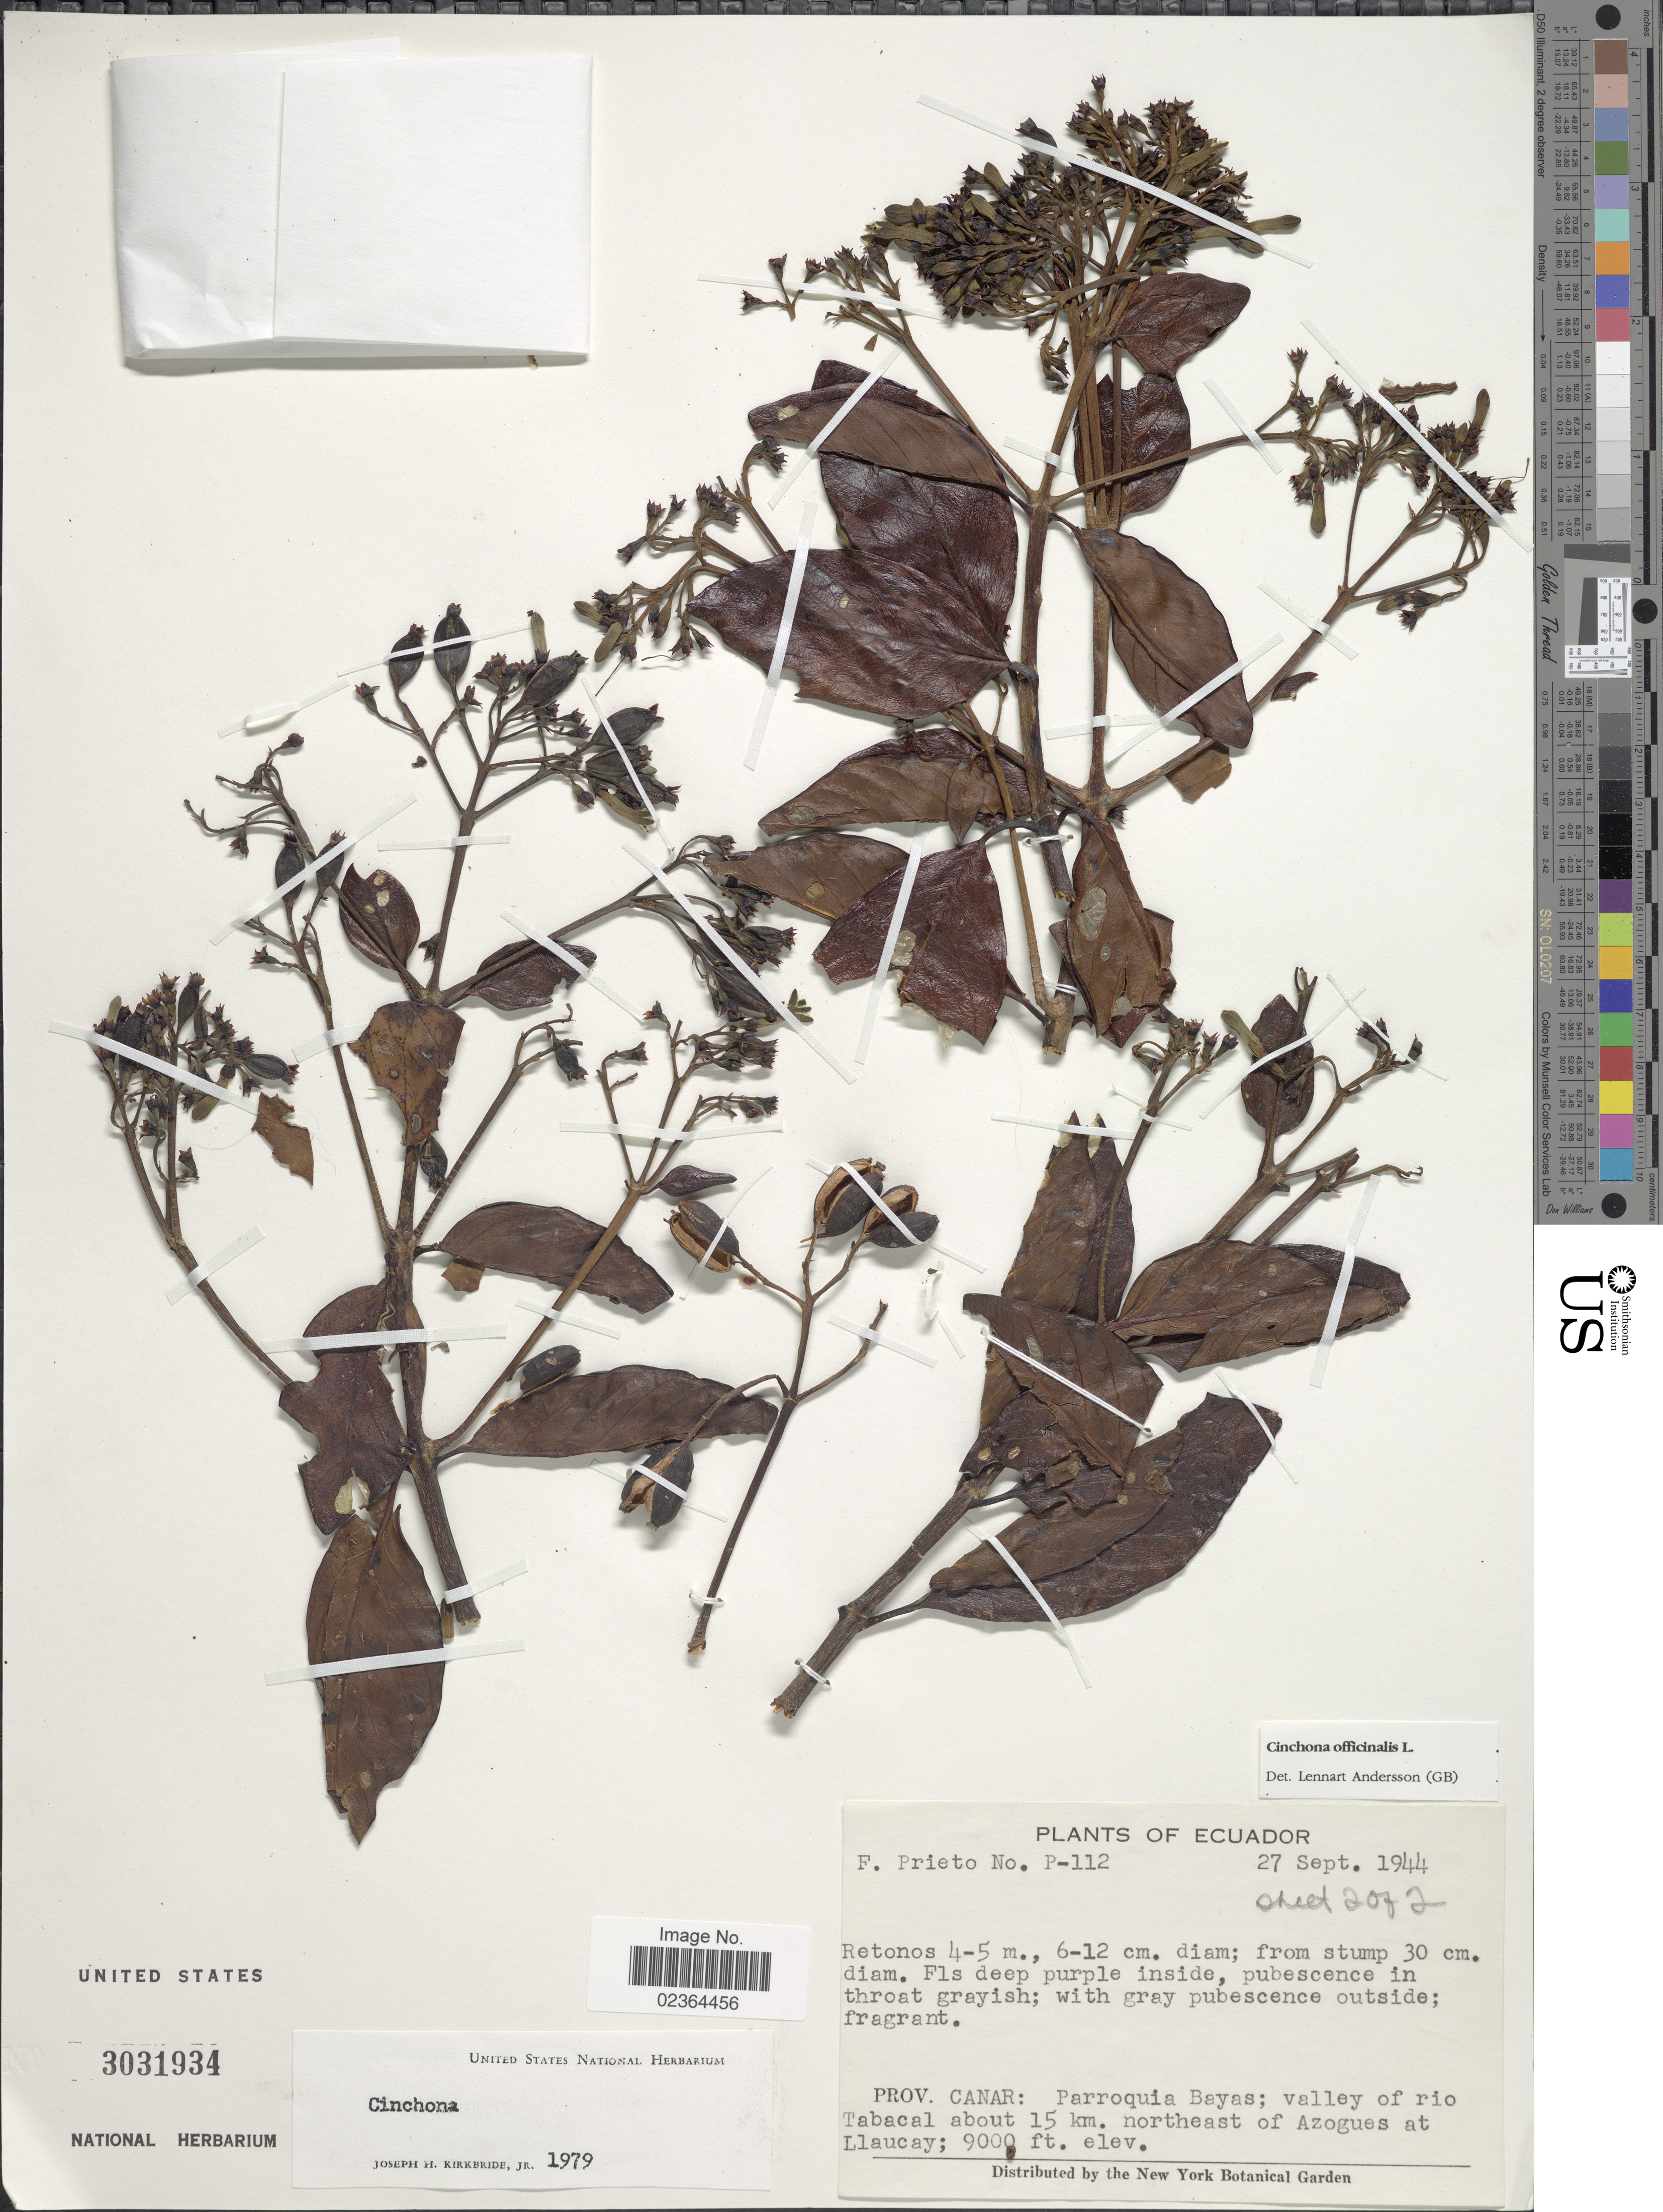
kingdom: Plantae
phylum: Tracheophyta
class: Magnoliopsida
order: Gentianales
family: Rubiaceae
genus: Cinchona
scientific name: Cinchona officinalis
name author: L.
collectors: F. Prieto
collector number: P-112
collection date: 1944-09-27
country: Ecuador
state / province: Cañar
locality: Prov. Canar: Parroquia Bayas: valley of rio Tabacal, about 15 km. northeast of Azogues at Llaucay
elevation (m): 2743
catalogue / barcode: US 3031934